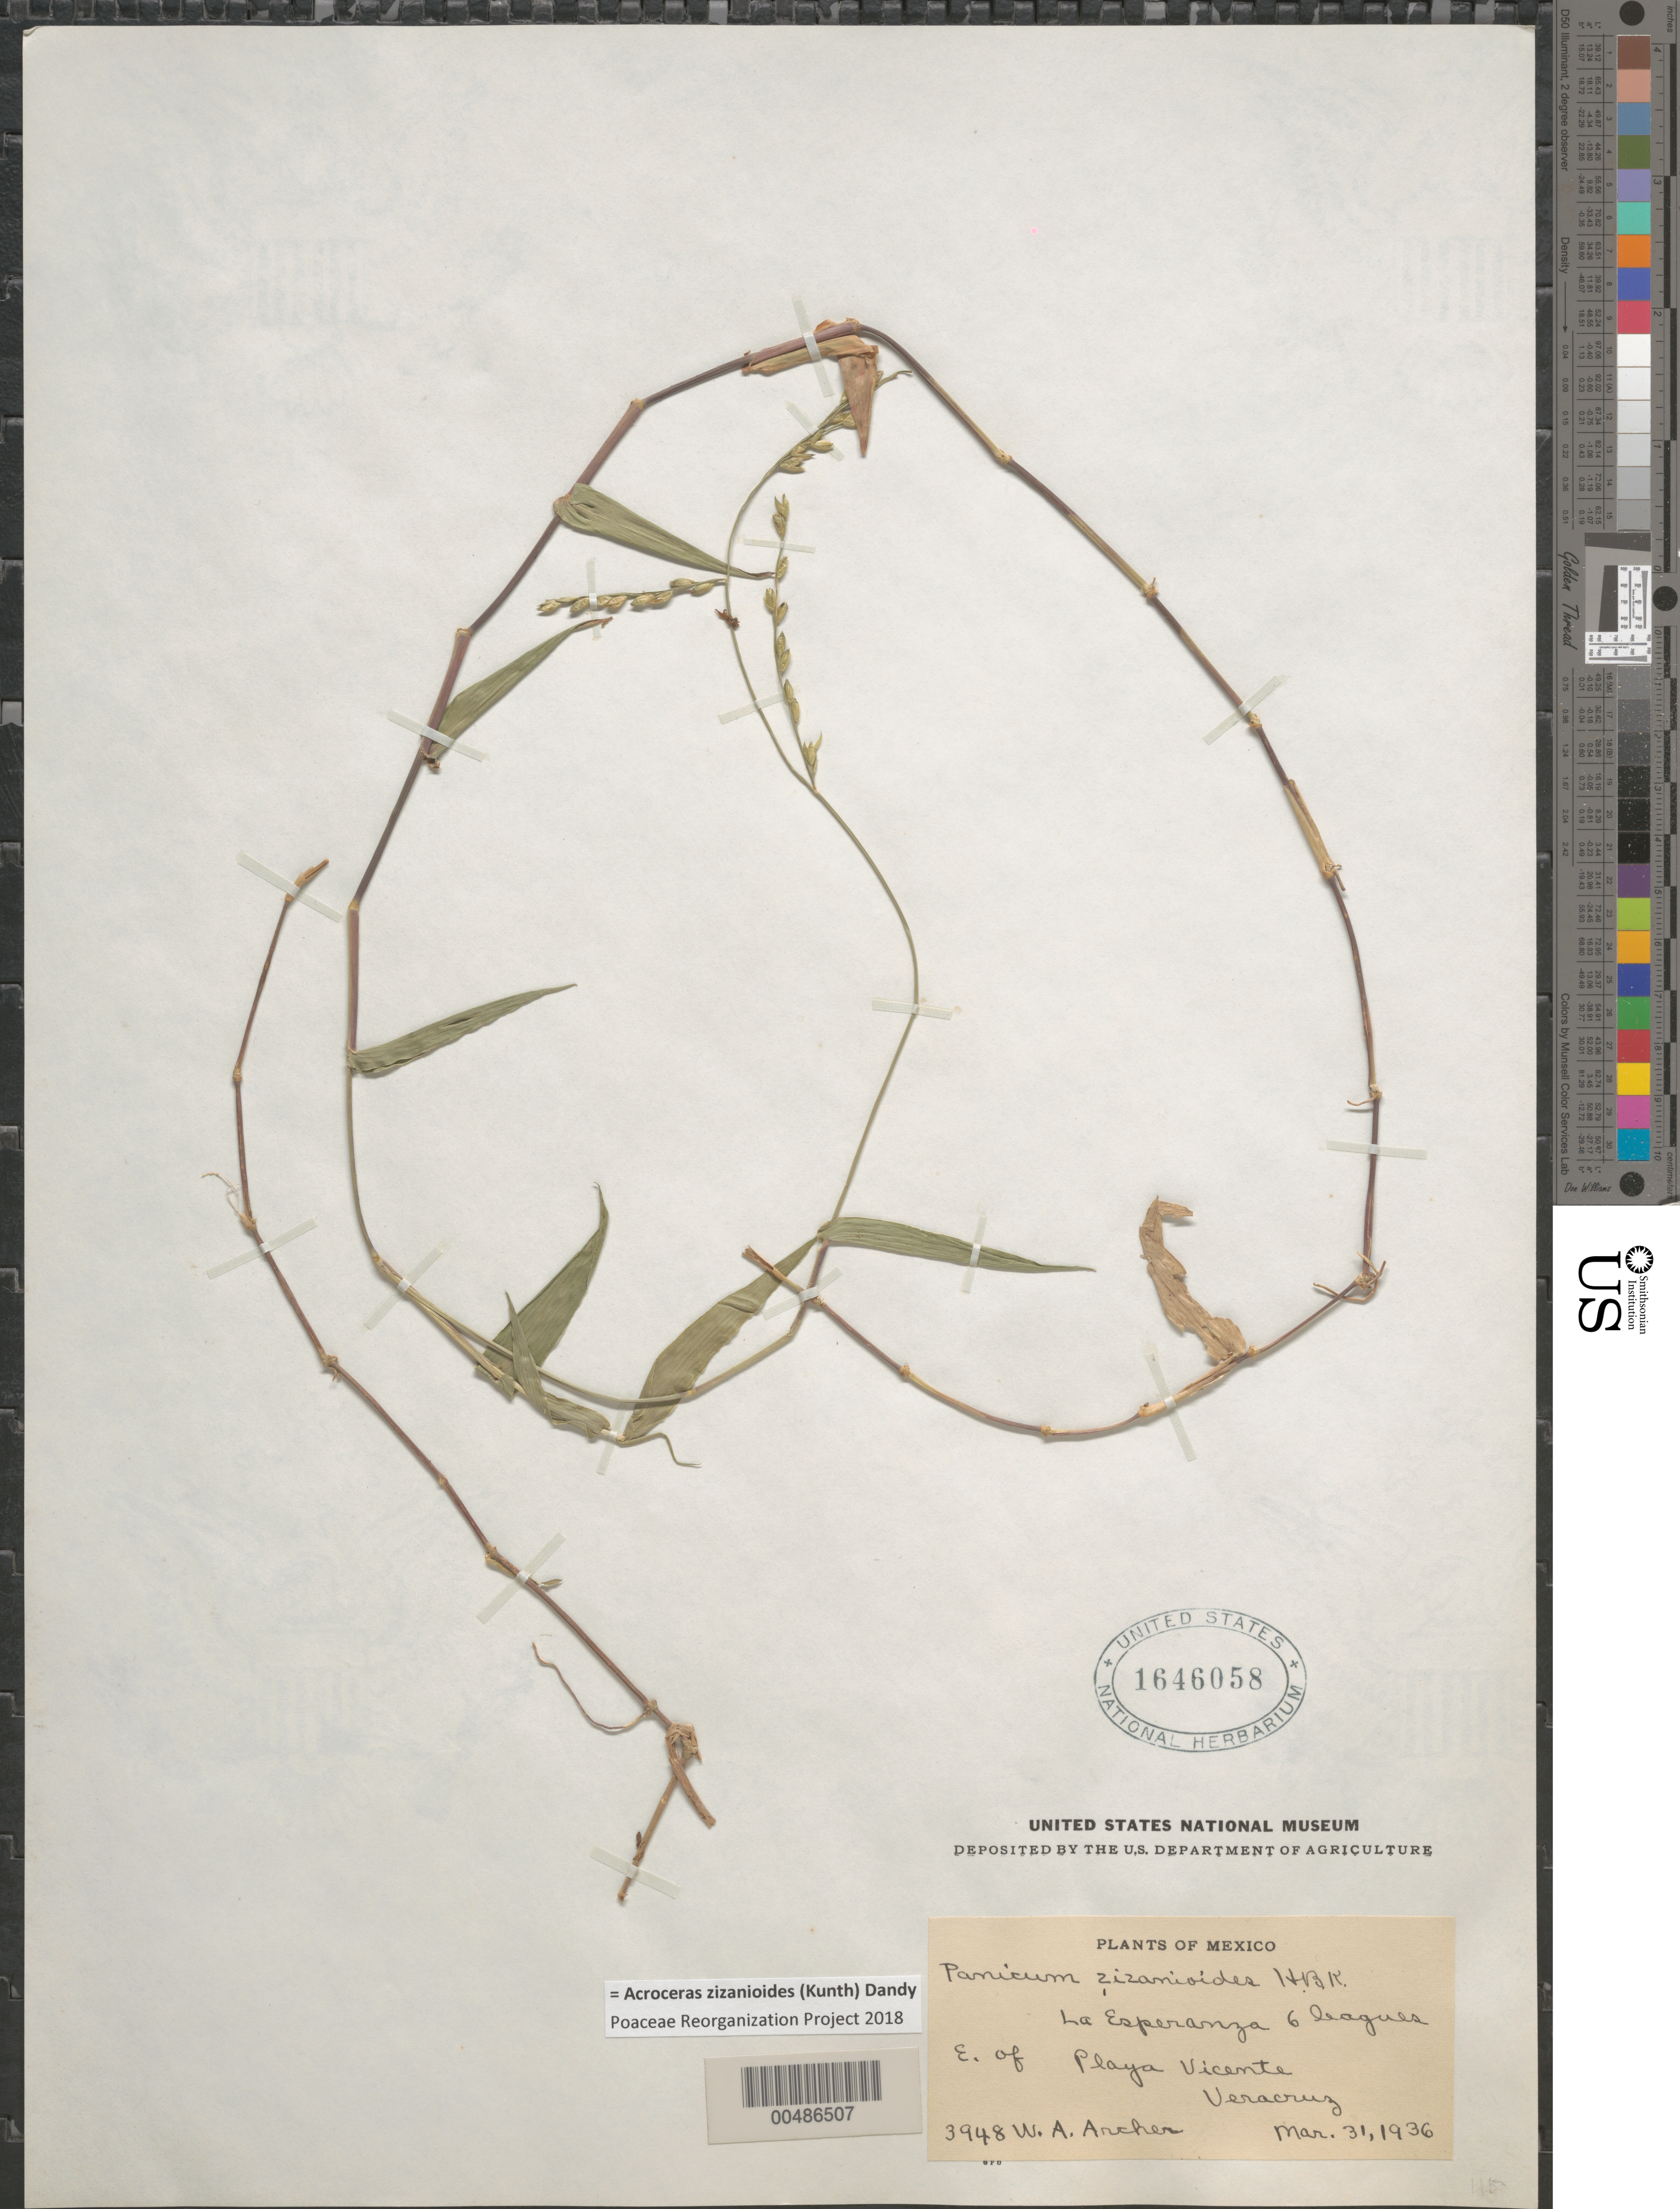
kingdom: Plantae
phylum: Tracheophyta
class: Liliopsida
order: Poales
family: Poaceae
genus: Acroceras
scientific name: Acroceras zizanioides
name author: (Kunth) Dandy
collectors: W. A. Archer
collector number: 3948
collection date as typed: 31 Mar 1936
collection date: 1936-03-31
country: Mexico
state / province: Veracruz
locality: La Esperanza, 6 leagues E of Playa Vicente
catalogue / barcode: US 1646058